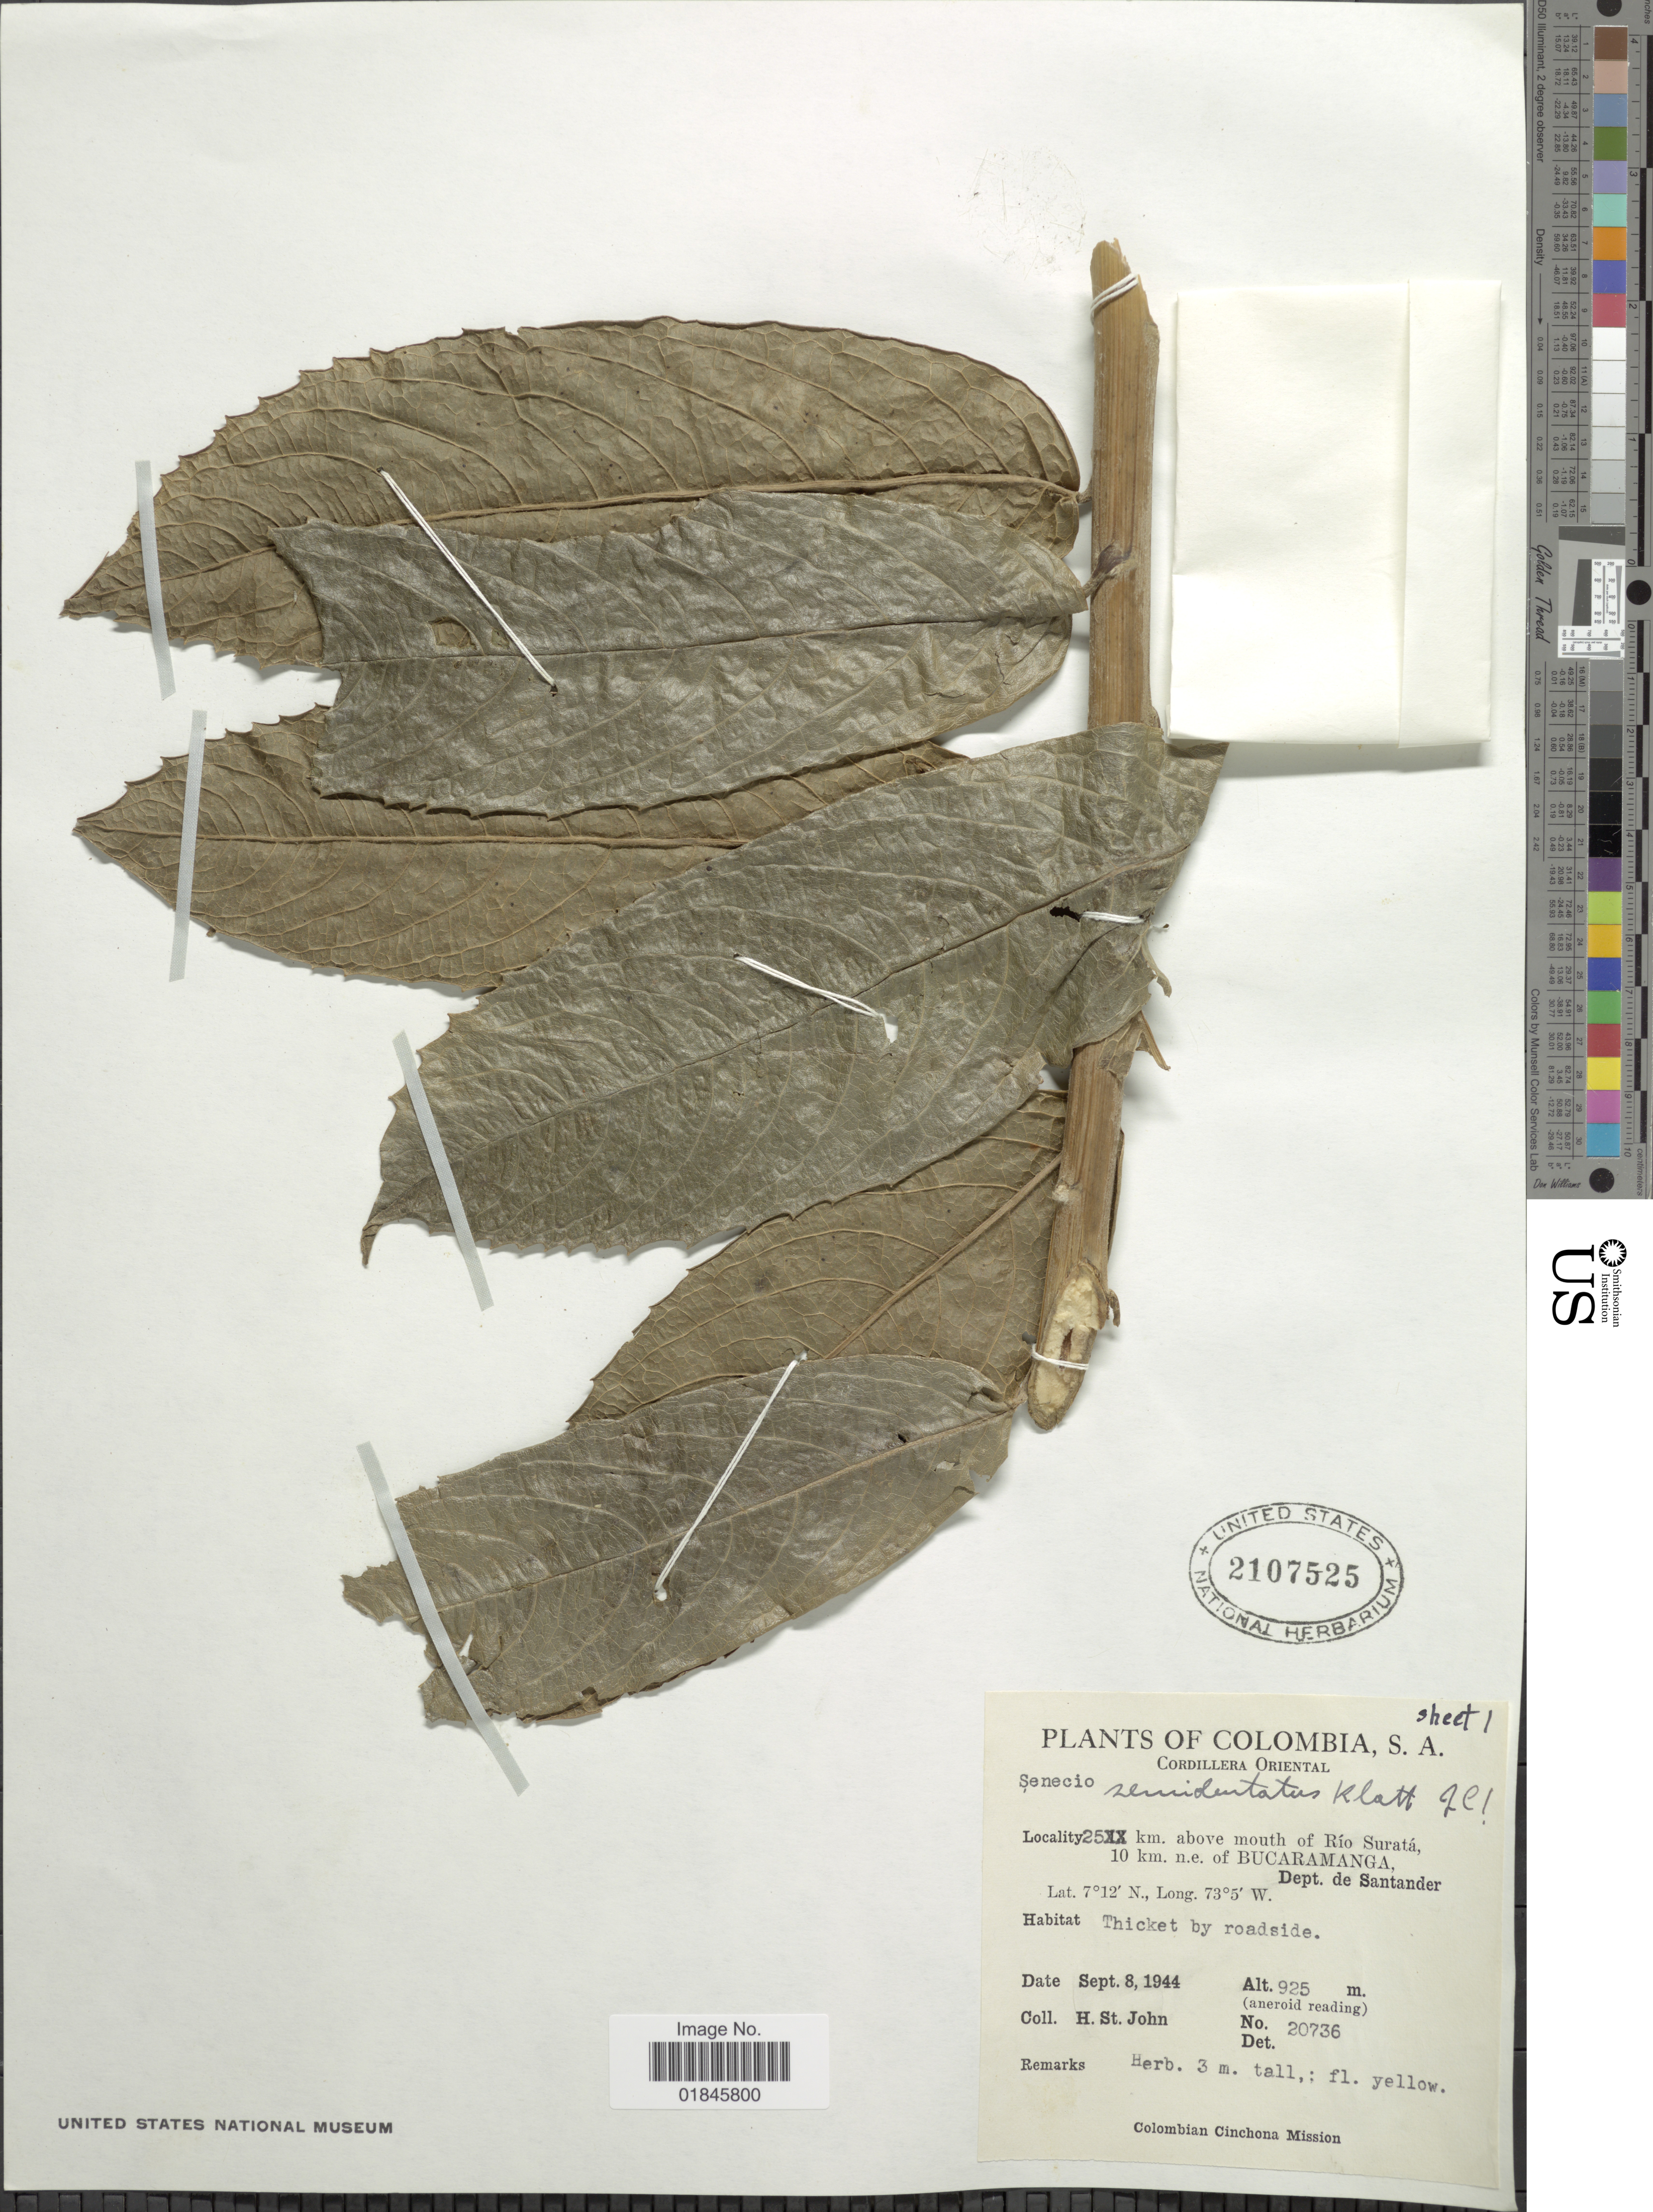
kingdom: Plantae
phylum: Tracheophyta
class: Magnoliopsida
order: Asterales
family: Asteraceae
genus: Pentacalia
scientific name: Pentacalia reflexa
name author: (Kunth) Cuatrec.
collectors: H. St. John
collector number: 20736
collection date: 1944-09-08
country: Colombia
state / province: Santander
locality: Cordillera Oriental. 25 km. above mouth of Río Suratá, 10 km. n.e. of Bucaramanga, Dept. de Santander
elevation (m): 925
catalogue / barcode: US 2107525